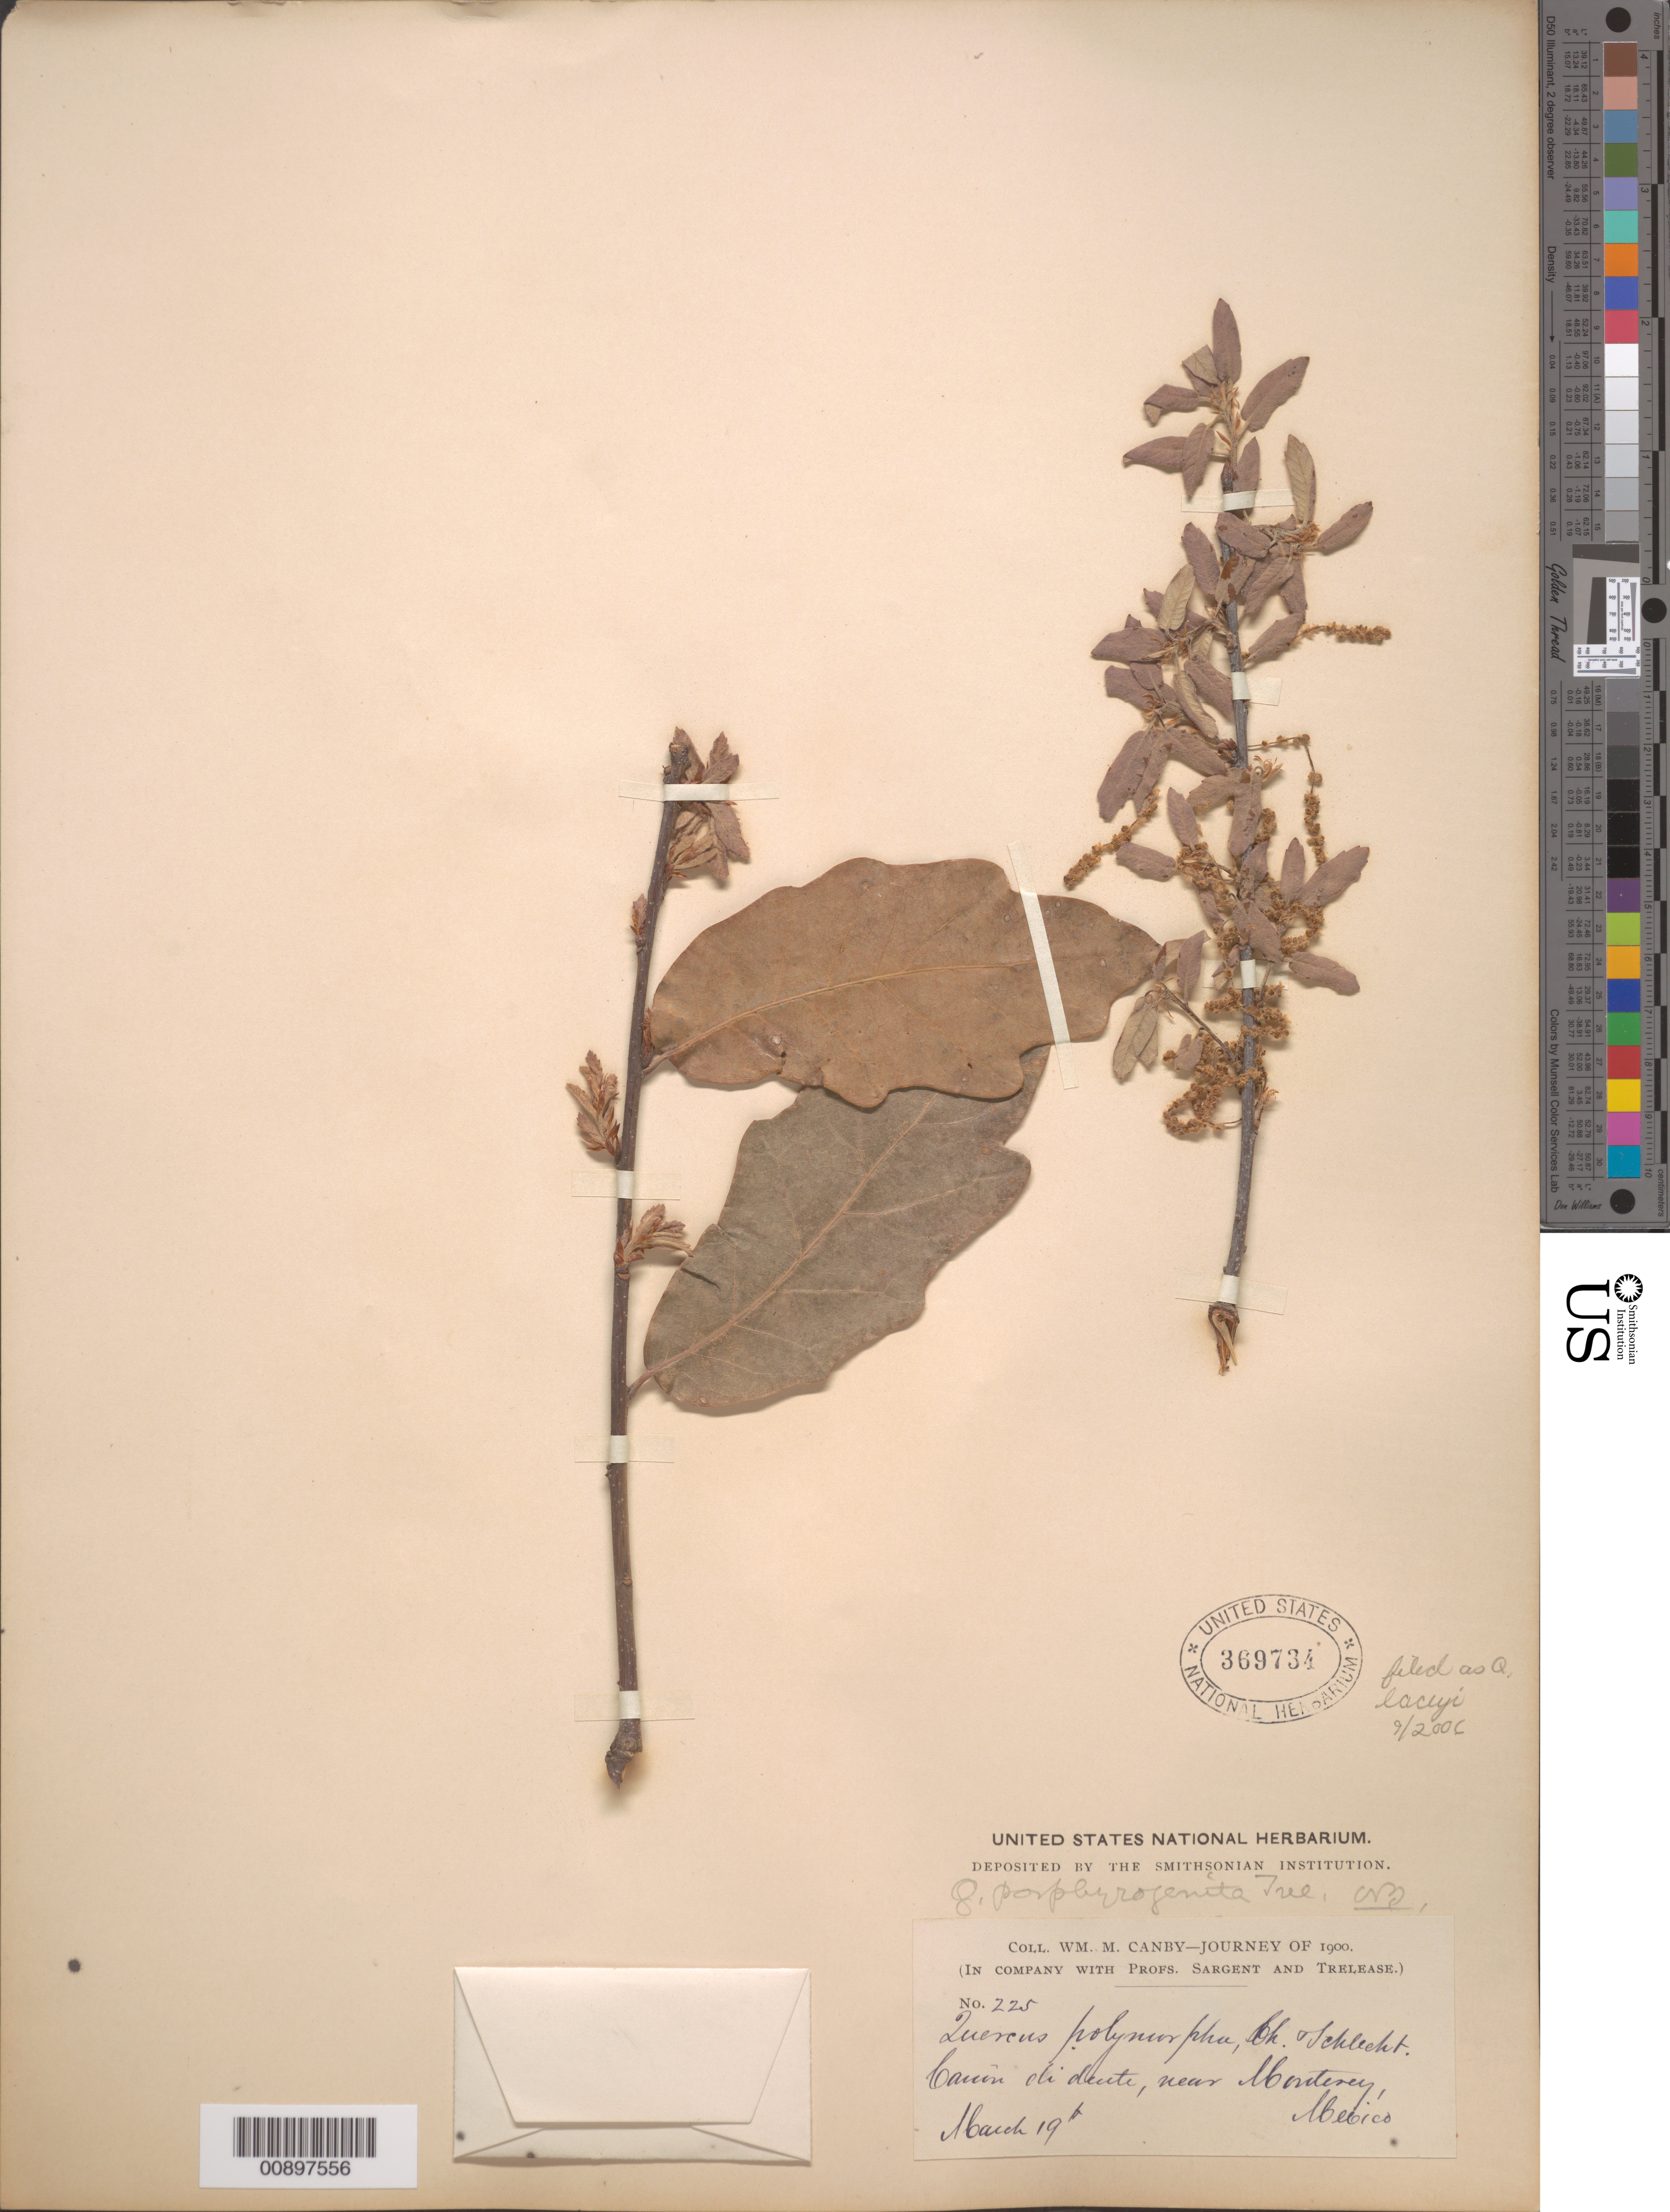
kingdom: Plantae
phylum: Tracheophyta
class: Magnoliopsida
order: Fagales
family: Fagaceae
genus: Quercus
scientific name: Quercus laceyi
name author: Small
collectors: W. M. Canby, -- Sargent & -- Trelease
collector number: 225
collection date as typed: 19 Mar 1900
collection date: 1900-03-19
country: Mexico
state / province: Nuevo León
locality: Cañon di dente, near Monterrey.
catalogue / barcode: US 369734